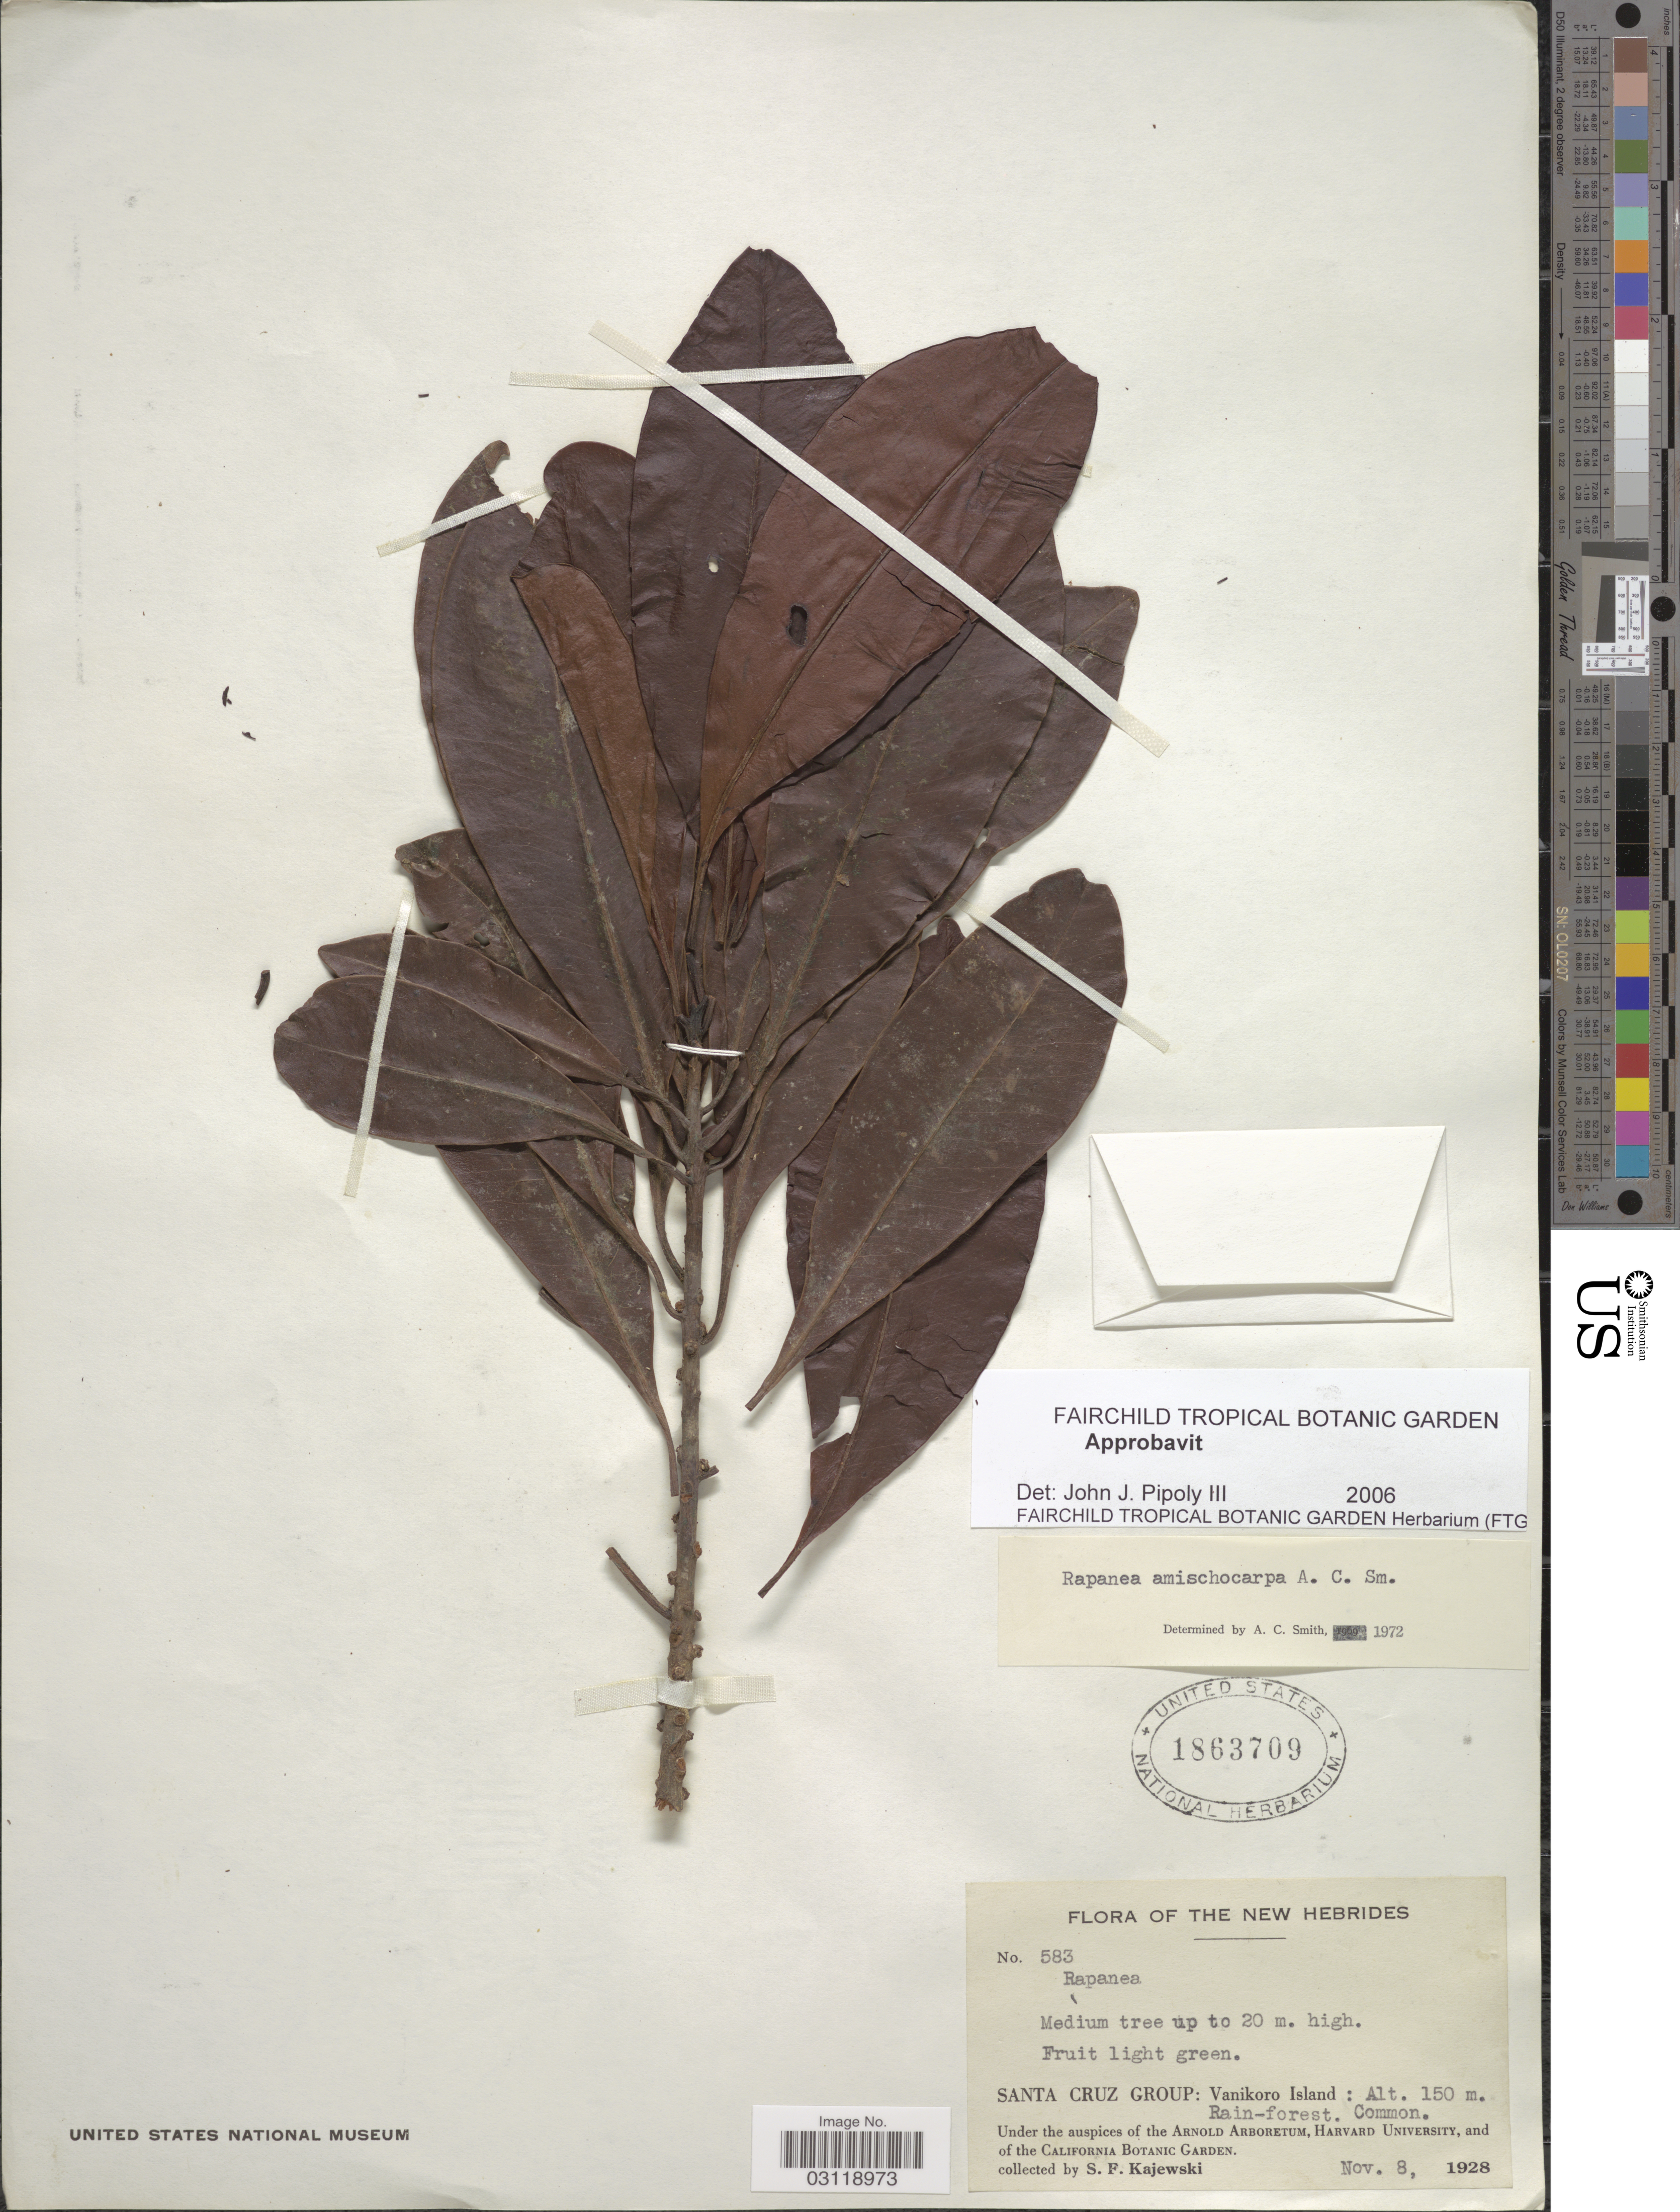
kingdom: Plantae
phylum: Tracheophyta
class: Magnoliopsida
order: Ericales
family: Primulaceae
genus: Rapanea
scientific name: Rapanea amischocarpa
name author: A.C. Sm.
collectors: S. Kajewski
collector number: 583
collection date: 1928-11-08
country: Solomon Islands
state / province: Santa Cruz Is.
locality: New Hebrides. Santa Cruz Group: Vanikoro Island.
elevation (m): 150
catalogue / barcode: US 1863709